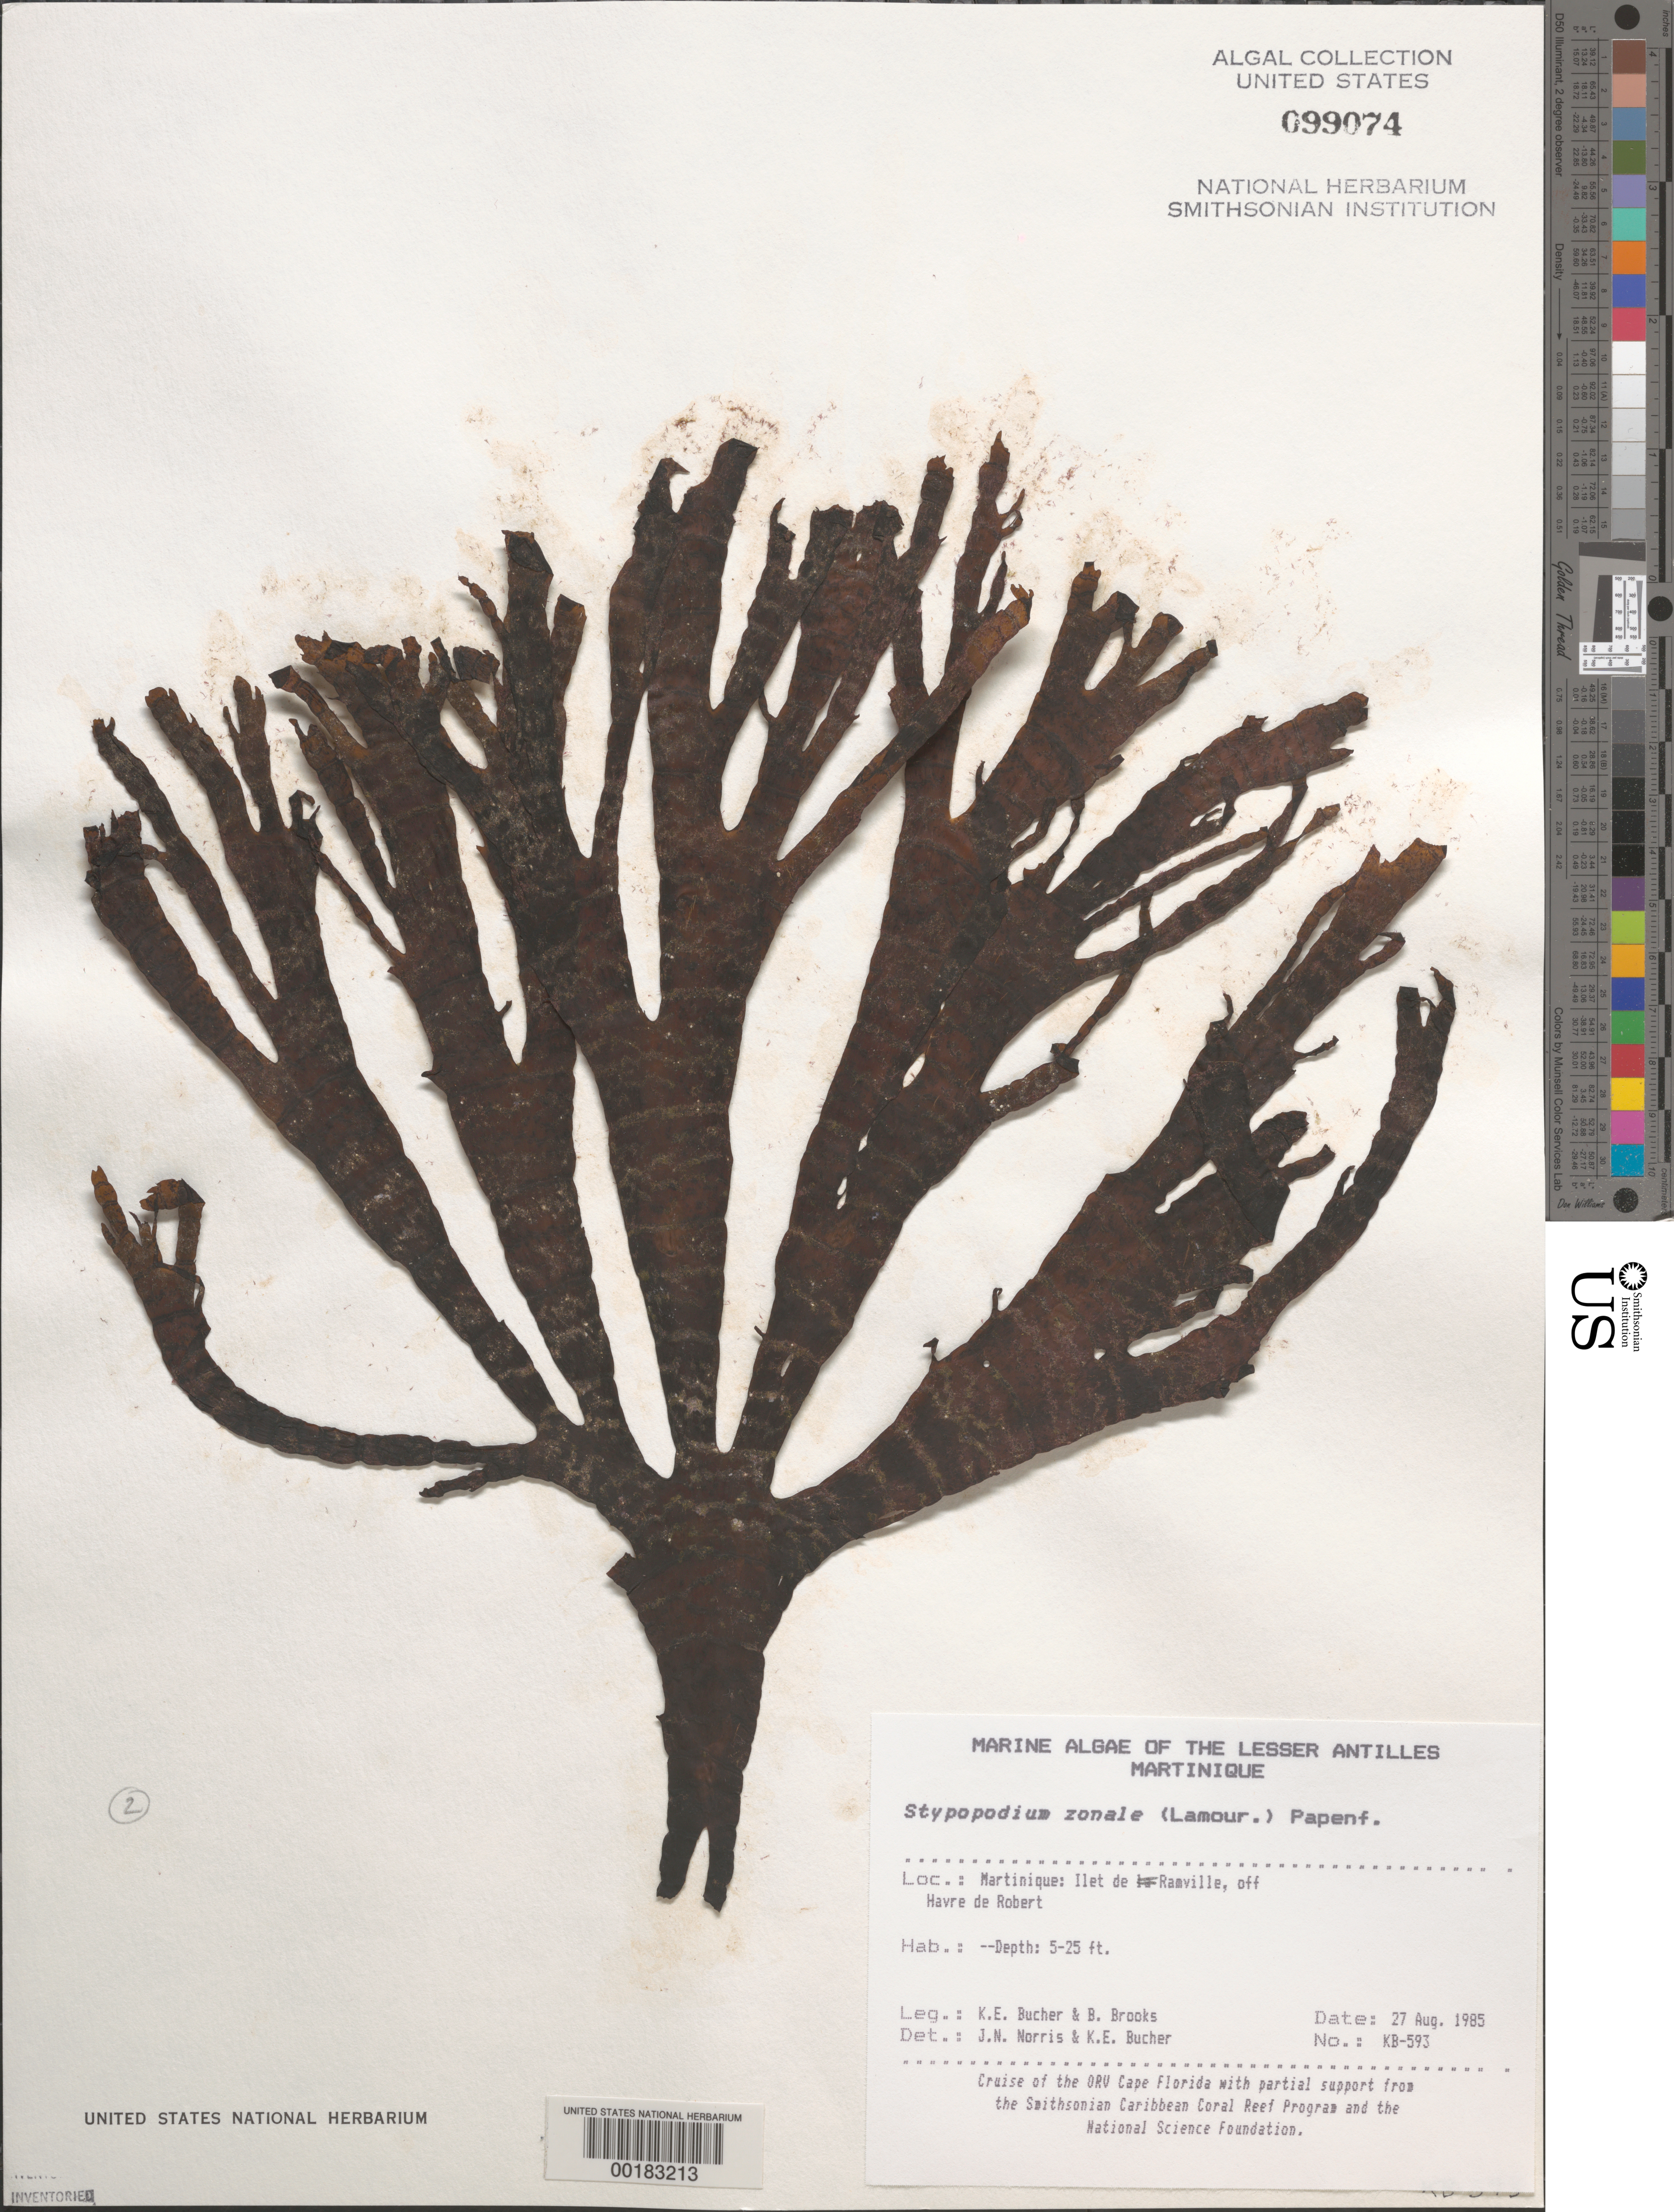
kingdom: Chromista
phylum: Ochrophyta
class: Phaeophyceae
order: Dictyotales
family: Dictyotaceae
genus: Stypopodium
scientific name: Stypopodium zonale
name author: (J.V.Lamouroux) Papenf.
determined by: Norris, J. N.; Bucher, K. E.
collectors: K. E. Bucher & B. Brooks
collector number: Kb-593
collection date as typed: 27 Aug 1985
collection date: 1985-08-27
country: Martinique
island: Ilet de Ramville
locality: Off Havre du Robert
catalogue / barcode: US 99074